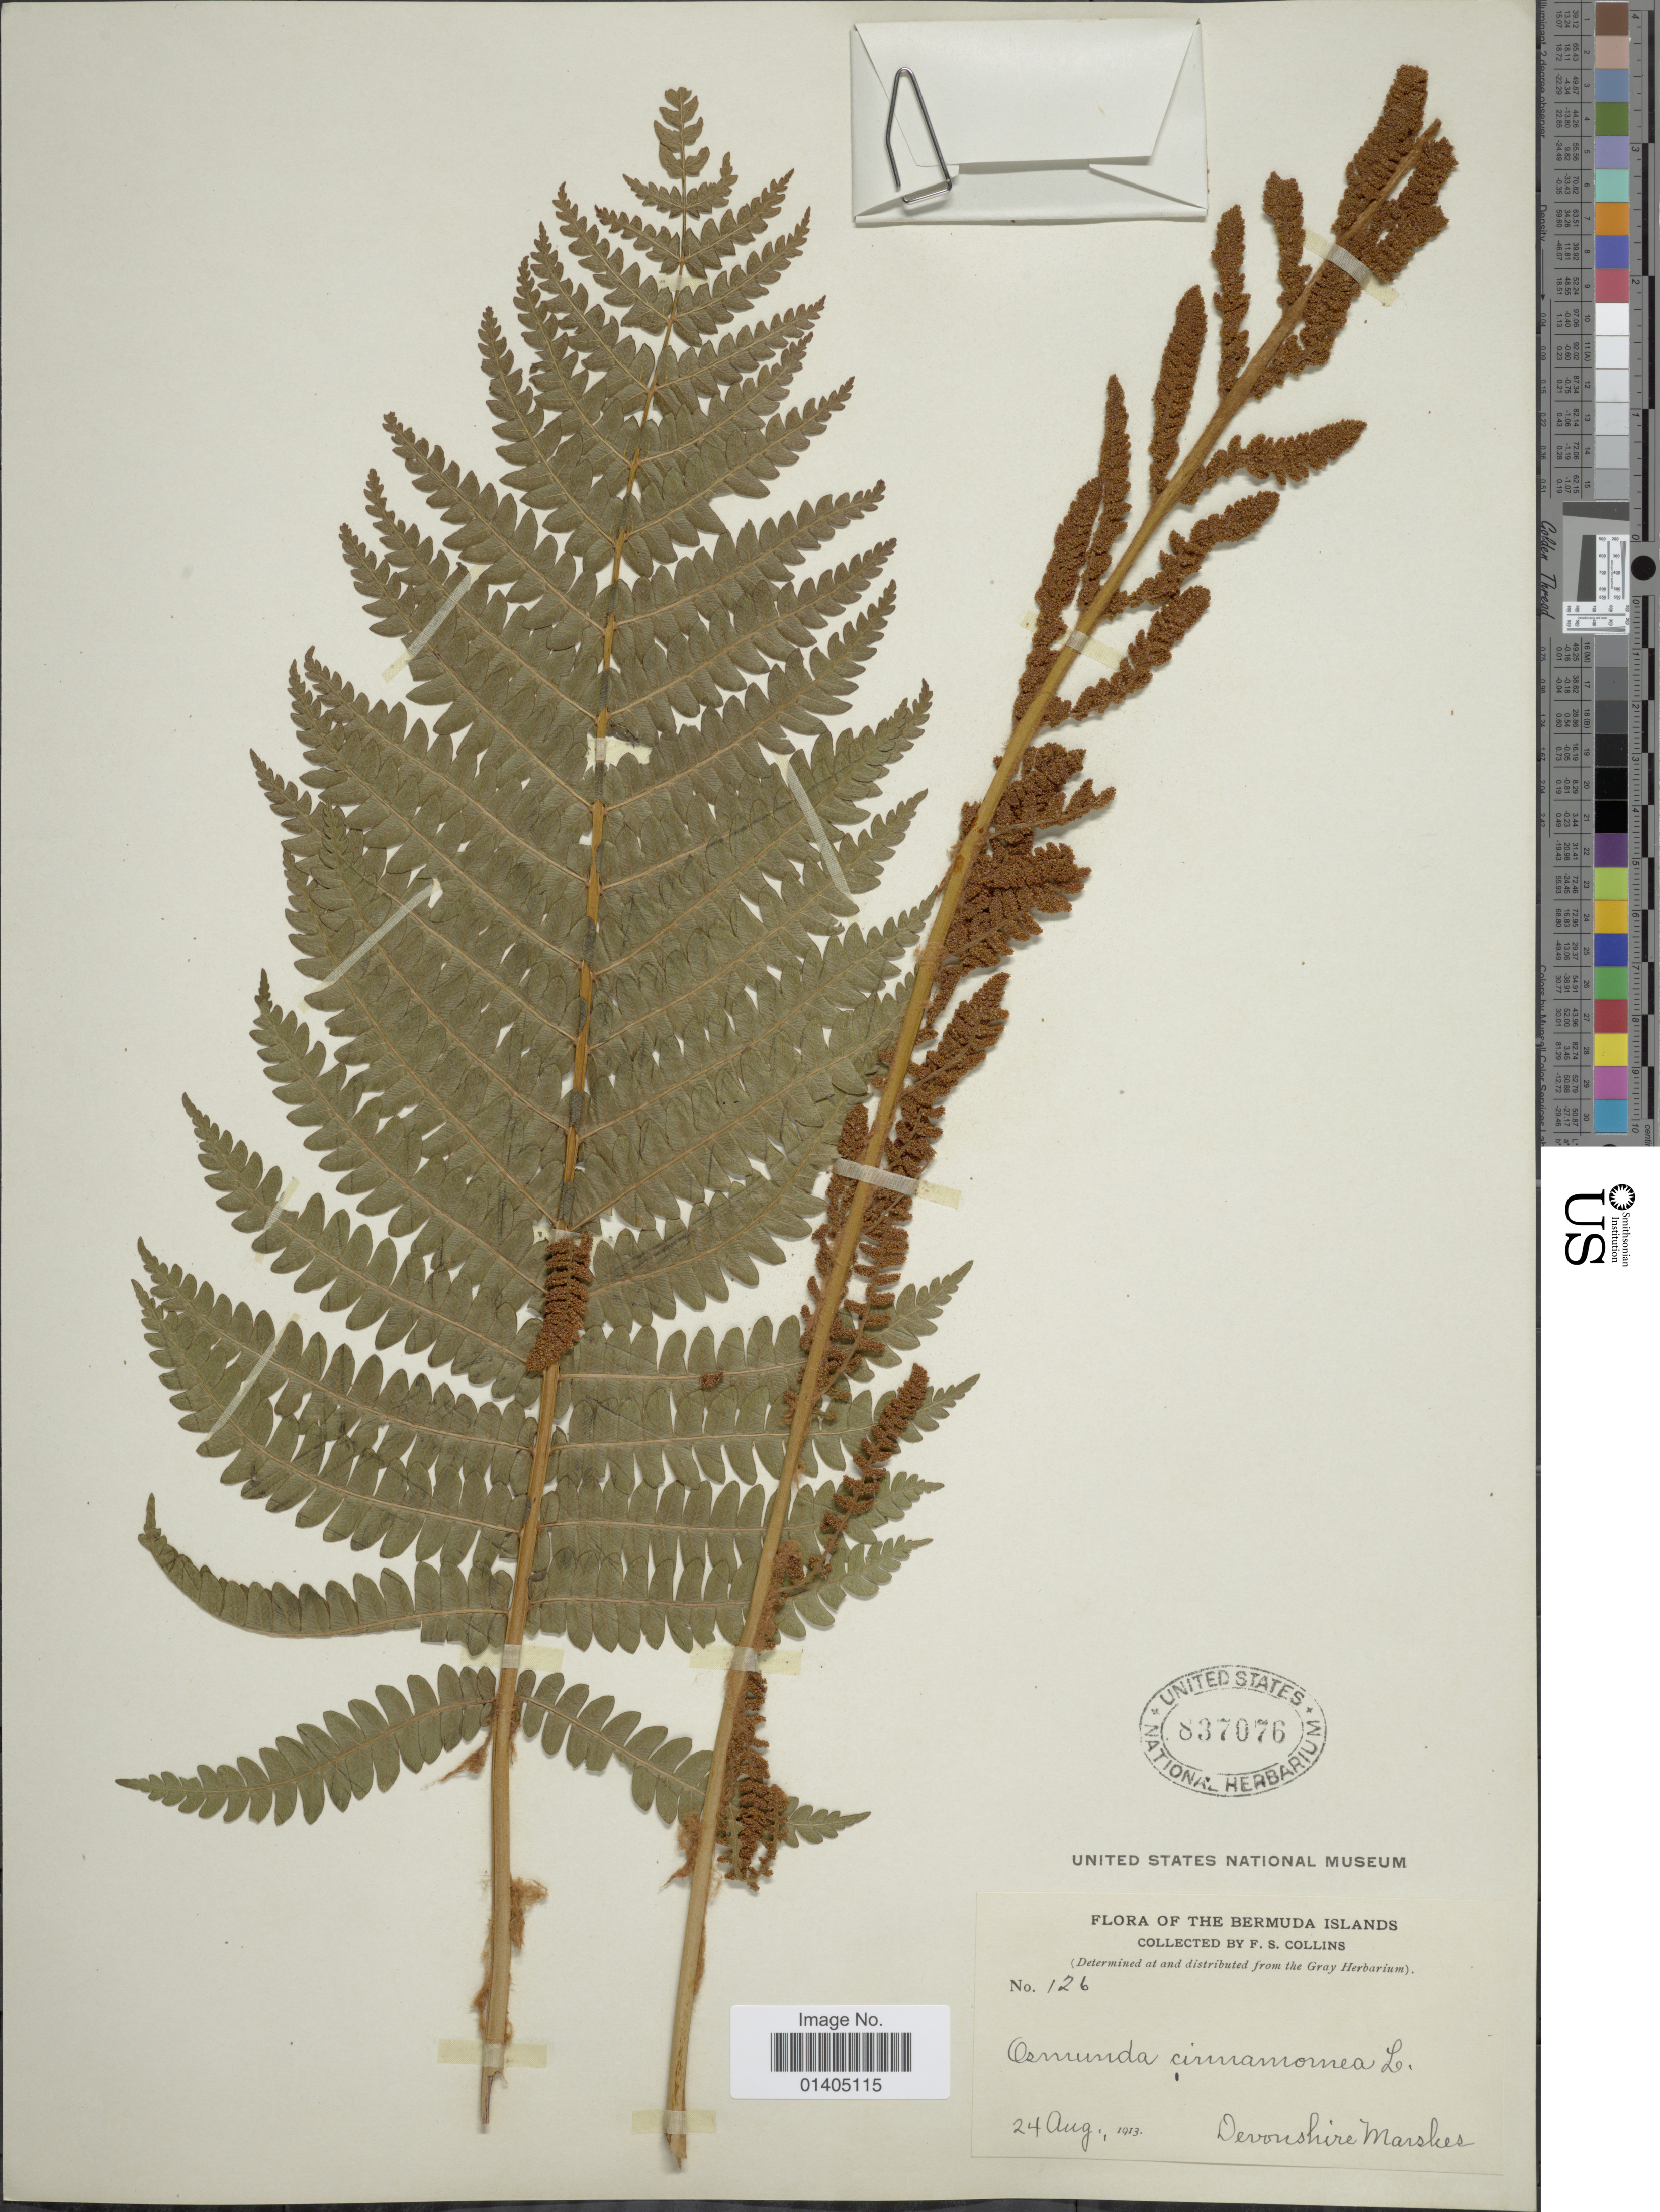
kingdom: Plantae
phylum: Tracheophyta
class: Polypodiopsida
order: Osmundales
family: Osmundaceae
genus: Osmundastrum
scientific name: Osmundastrum cinnamomeum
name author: (L.) C. Presl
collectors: F. Collins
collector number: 126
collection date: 1913-08-24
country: Bermuda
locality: Devonshire Marshes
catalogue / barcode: US 837076